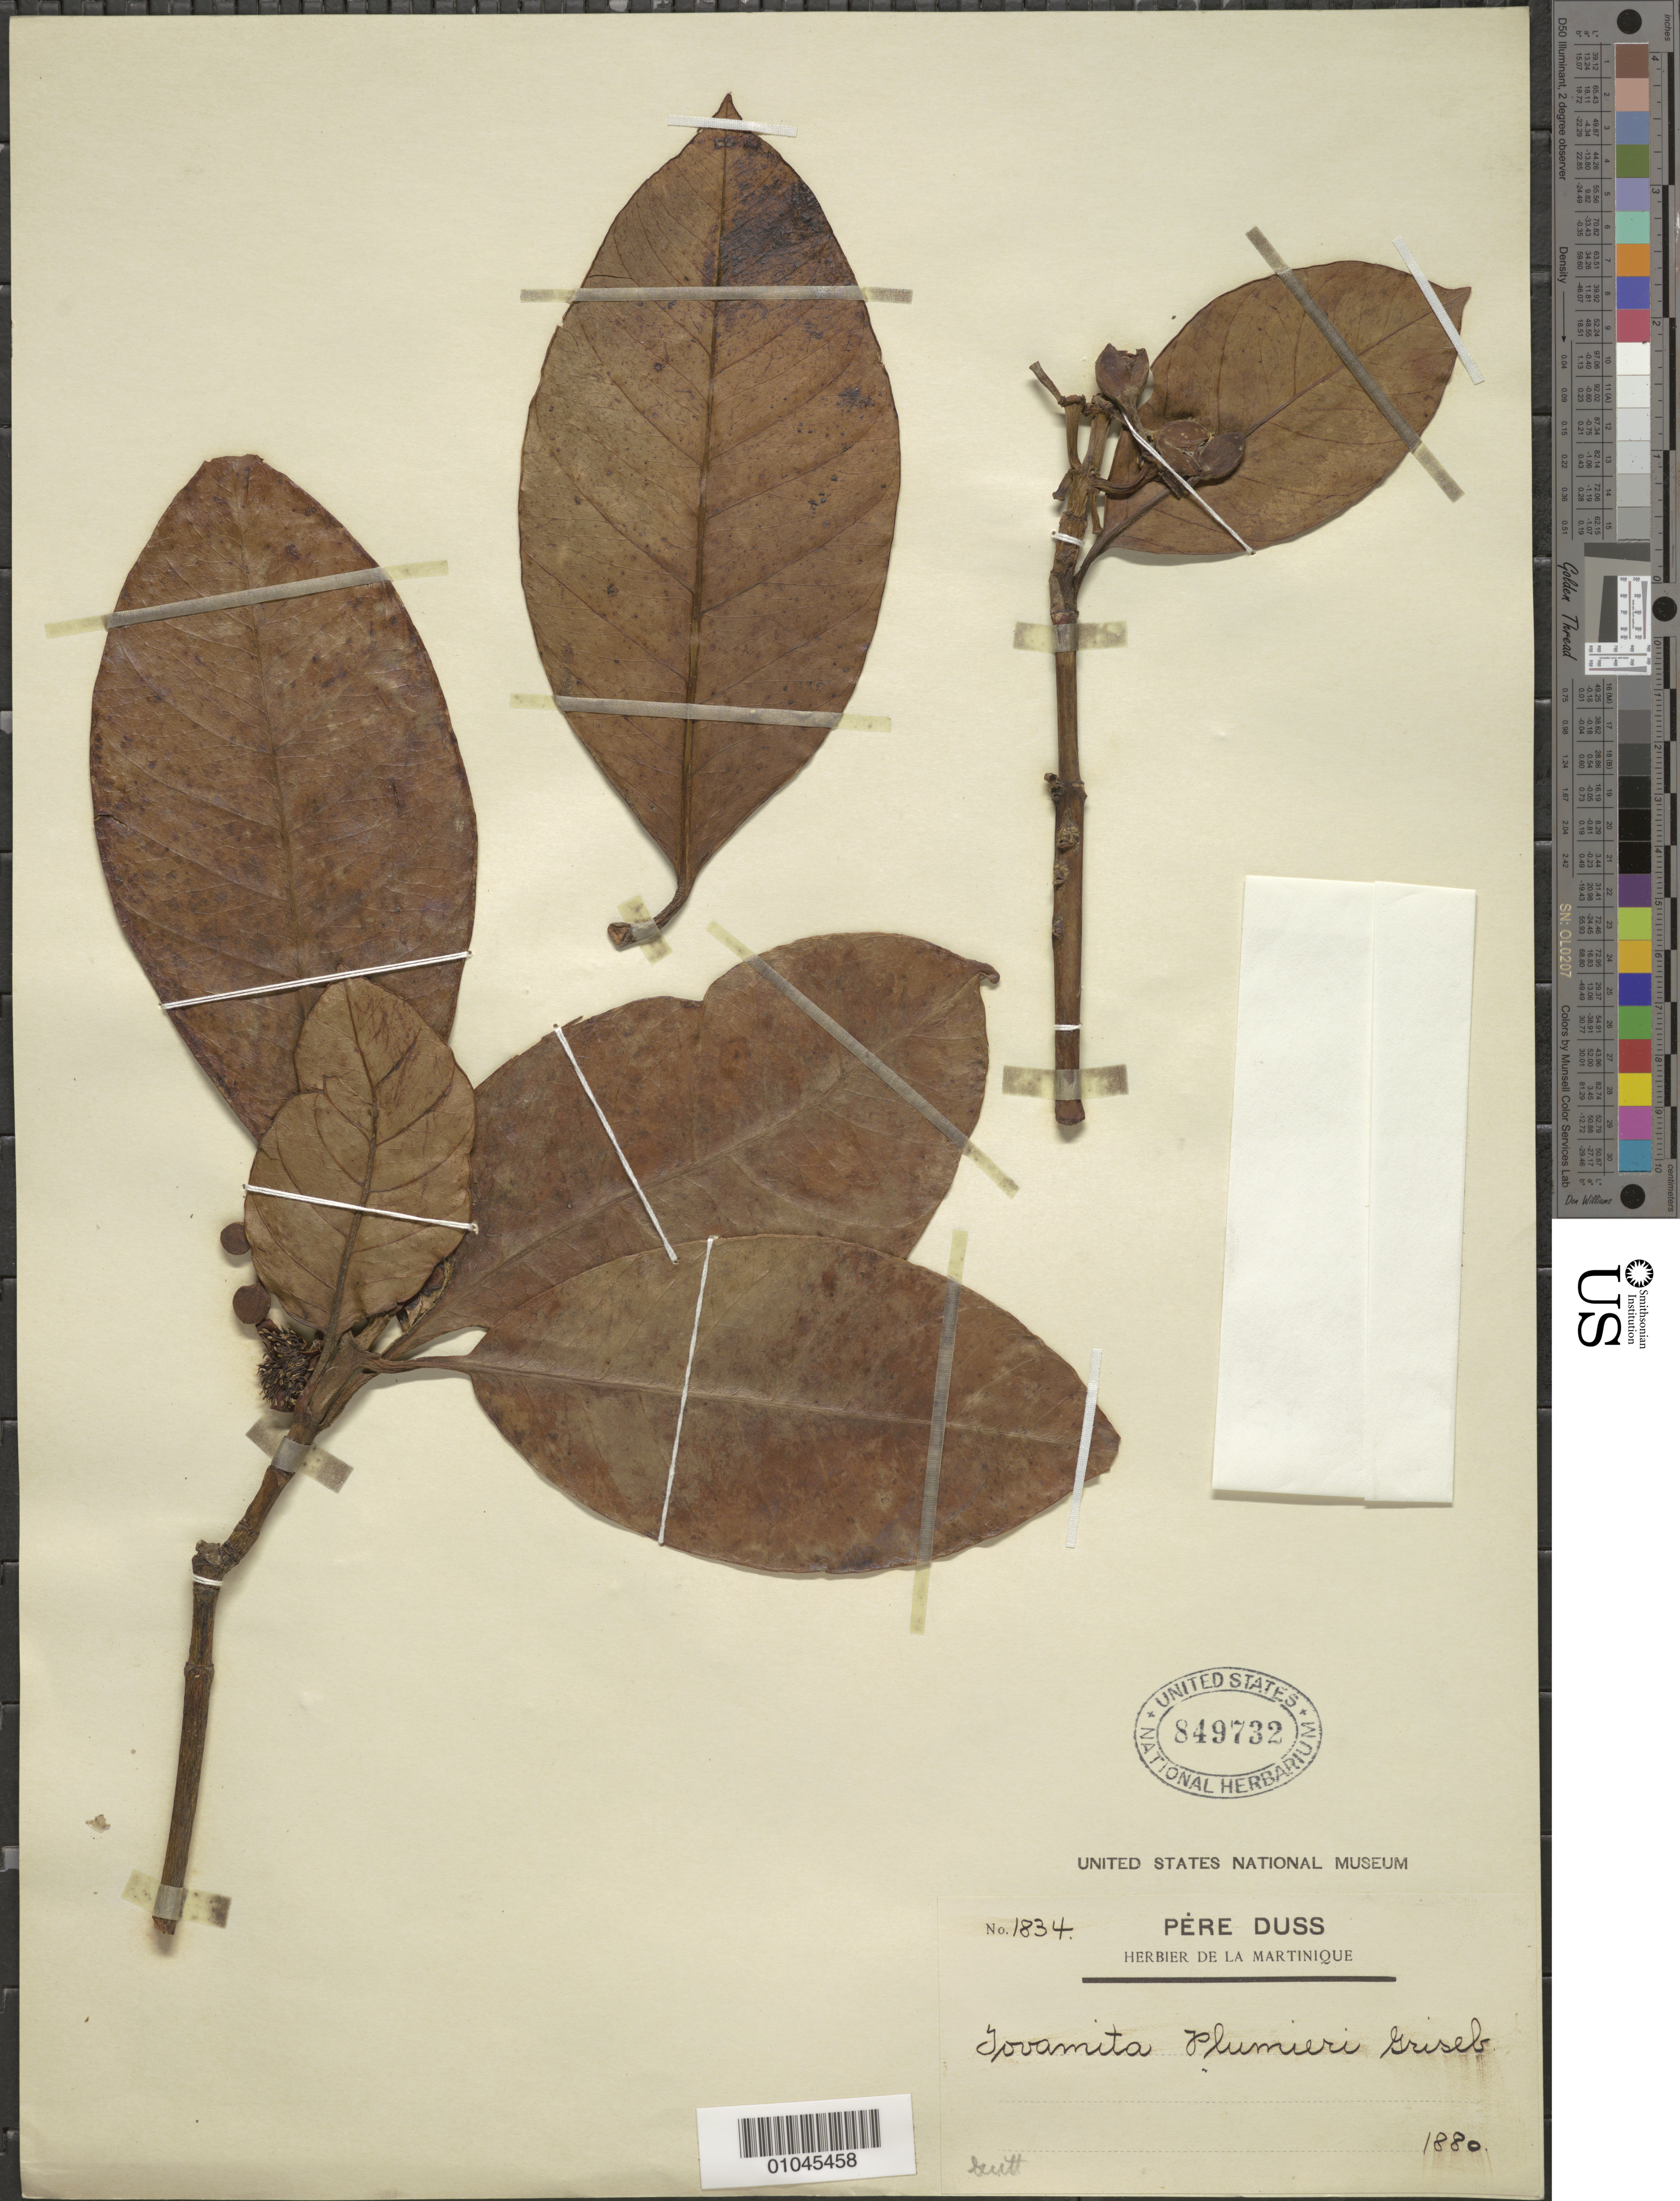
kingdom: Plantae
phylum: Tracheophyta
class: Magnoliopsida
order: Malpighiales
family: Clusiaceae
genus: Tovomita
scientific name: Tovomita plumieri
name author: Griseb.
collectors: Père Duss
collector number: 1834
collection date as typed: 1880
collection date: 1880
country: Martinique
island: Martinique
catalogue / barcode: US 849732